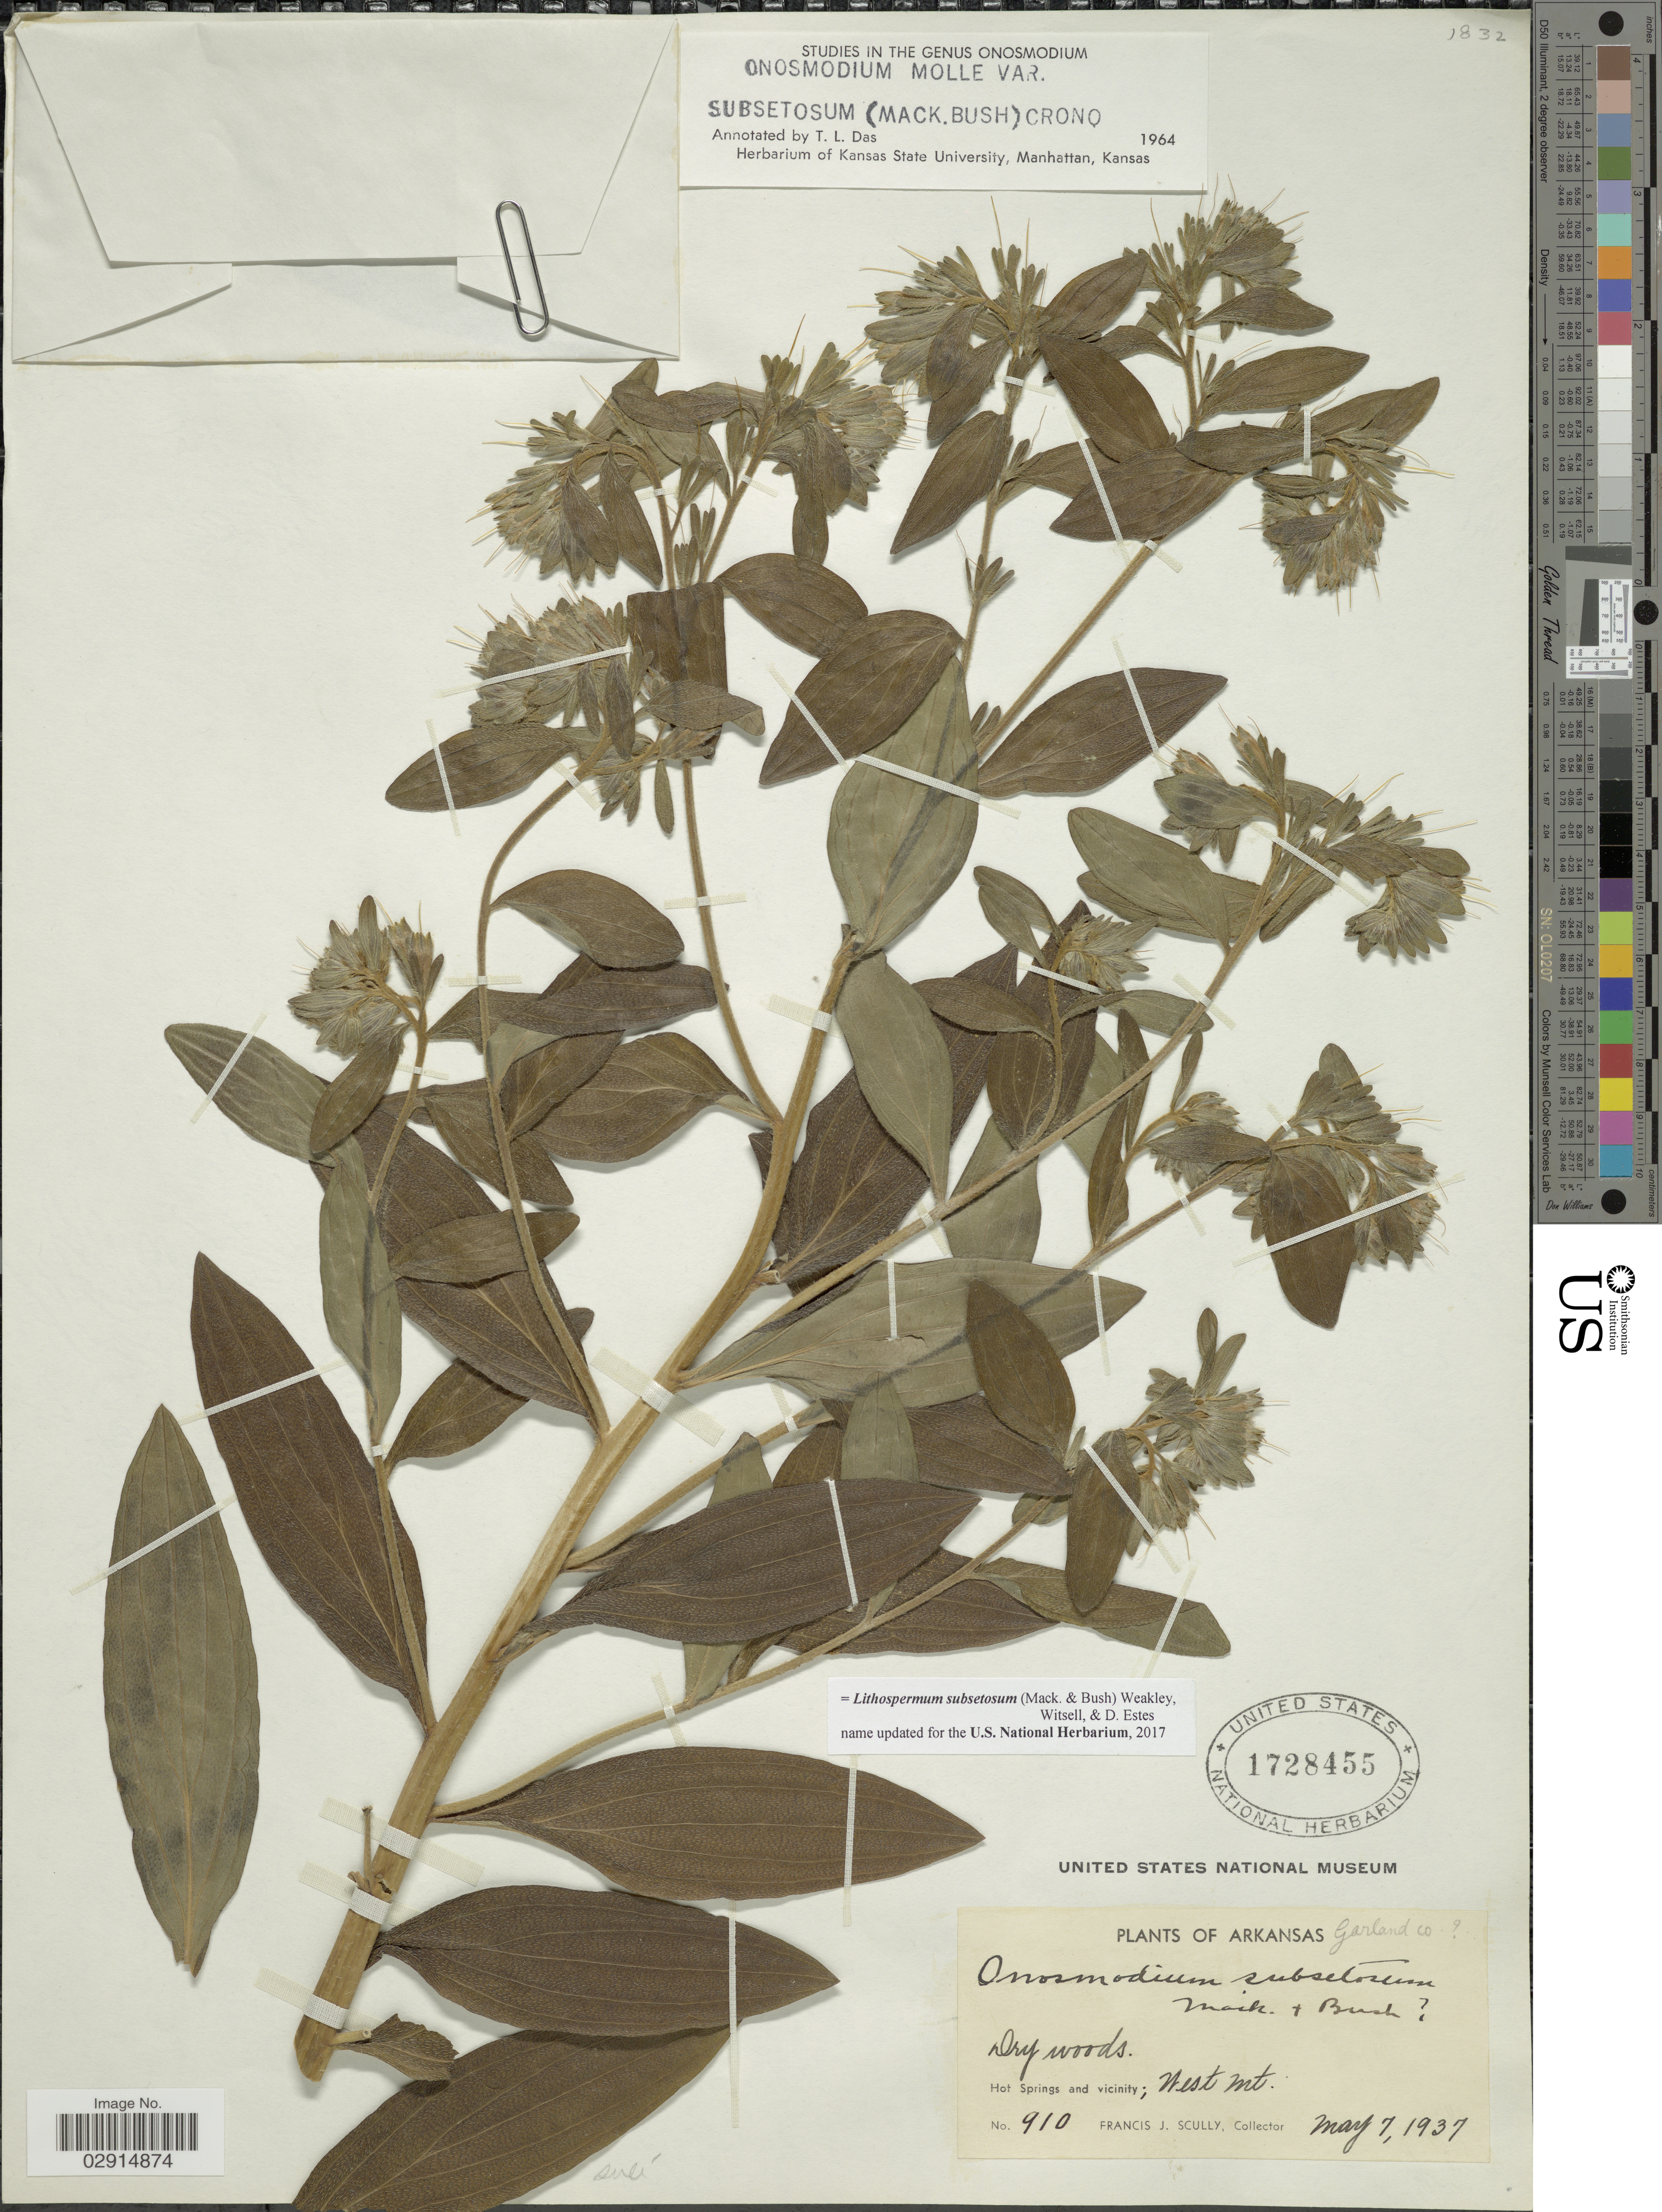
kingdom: Plantae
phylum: Tracheophyta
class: Magnoliopsida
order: Boraginales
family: Boraginaceae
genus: Lithospermum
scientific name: Lithospermum subsetosum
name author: (Mack. & Bush) Weakley et al.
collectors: F. J. Scully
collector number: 910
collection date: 1937-05-07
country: United States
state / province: Arkansas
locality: Dry woods, Hot Springs and vicinity; West Mt. Garland Co. Arkansas.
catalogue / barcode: US 1728455